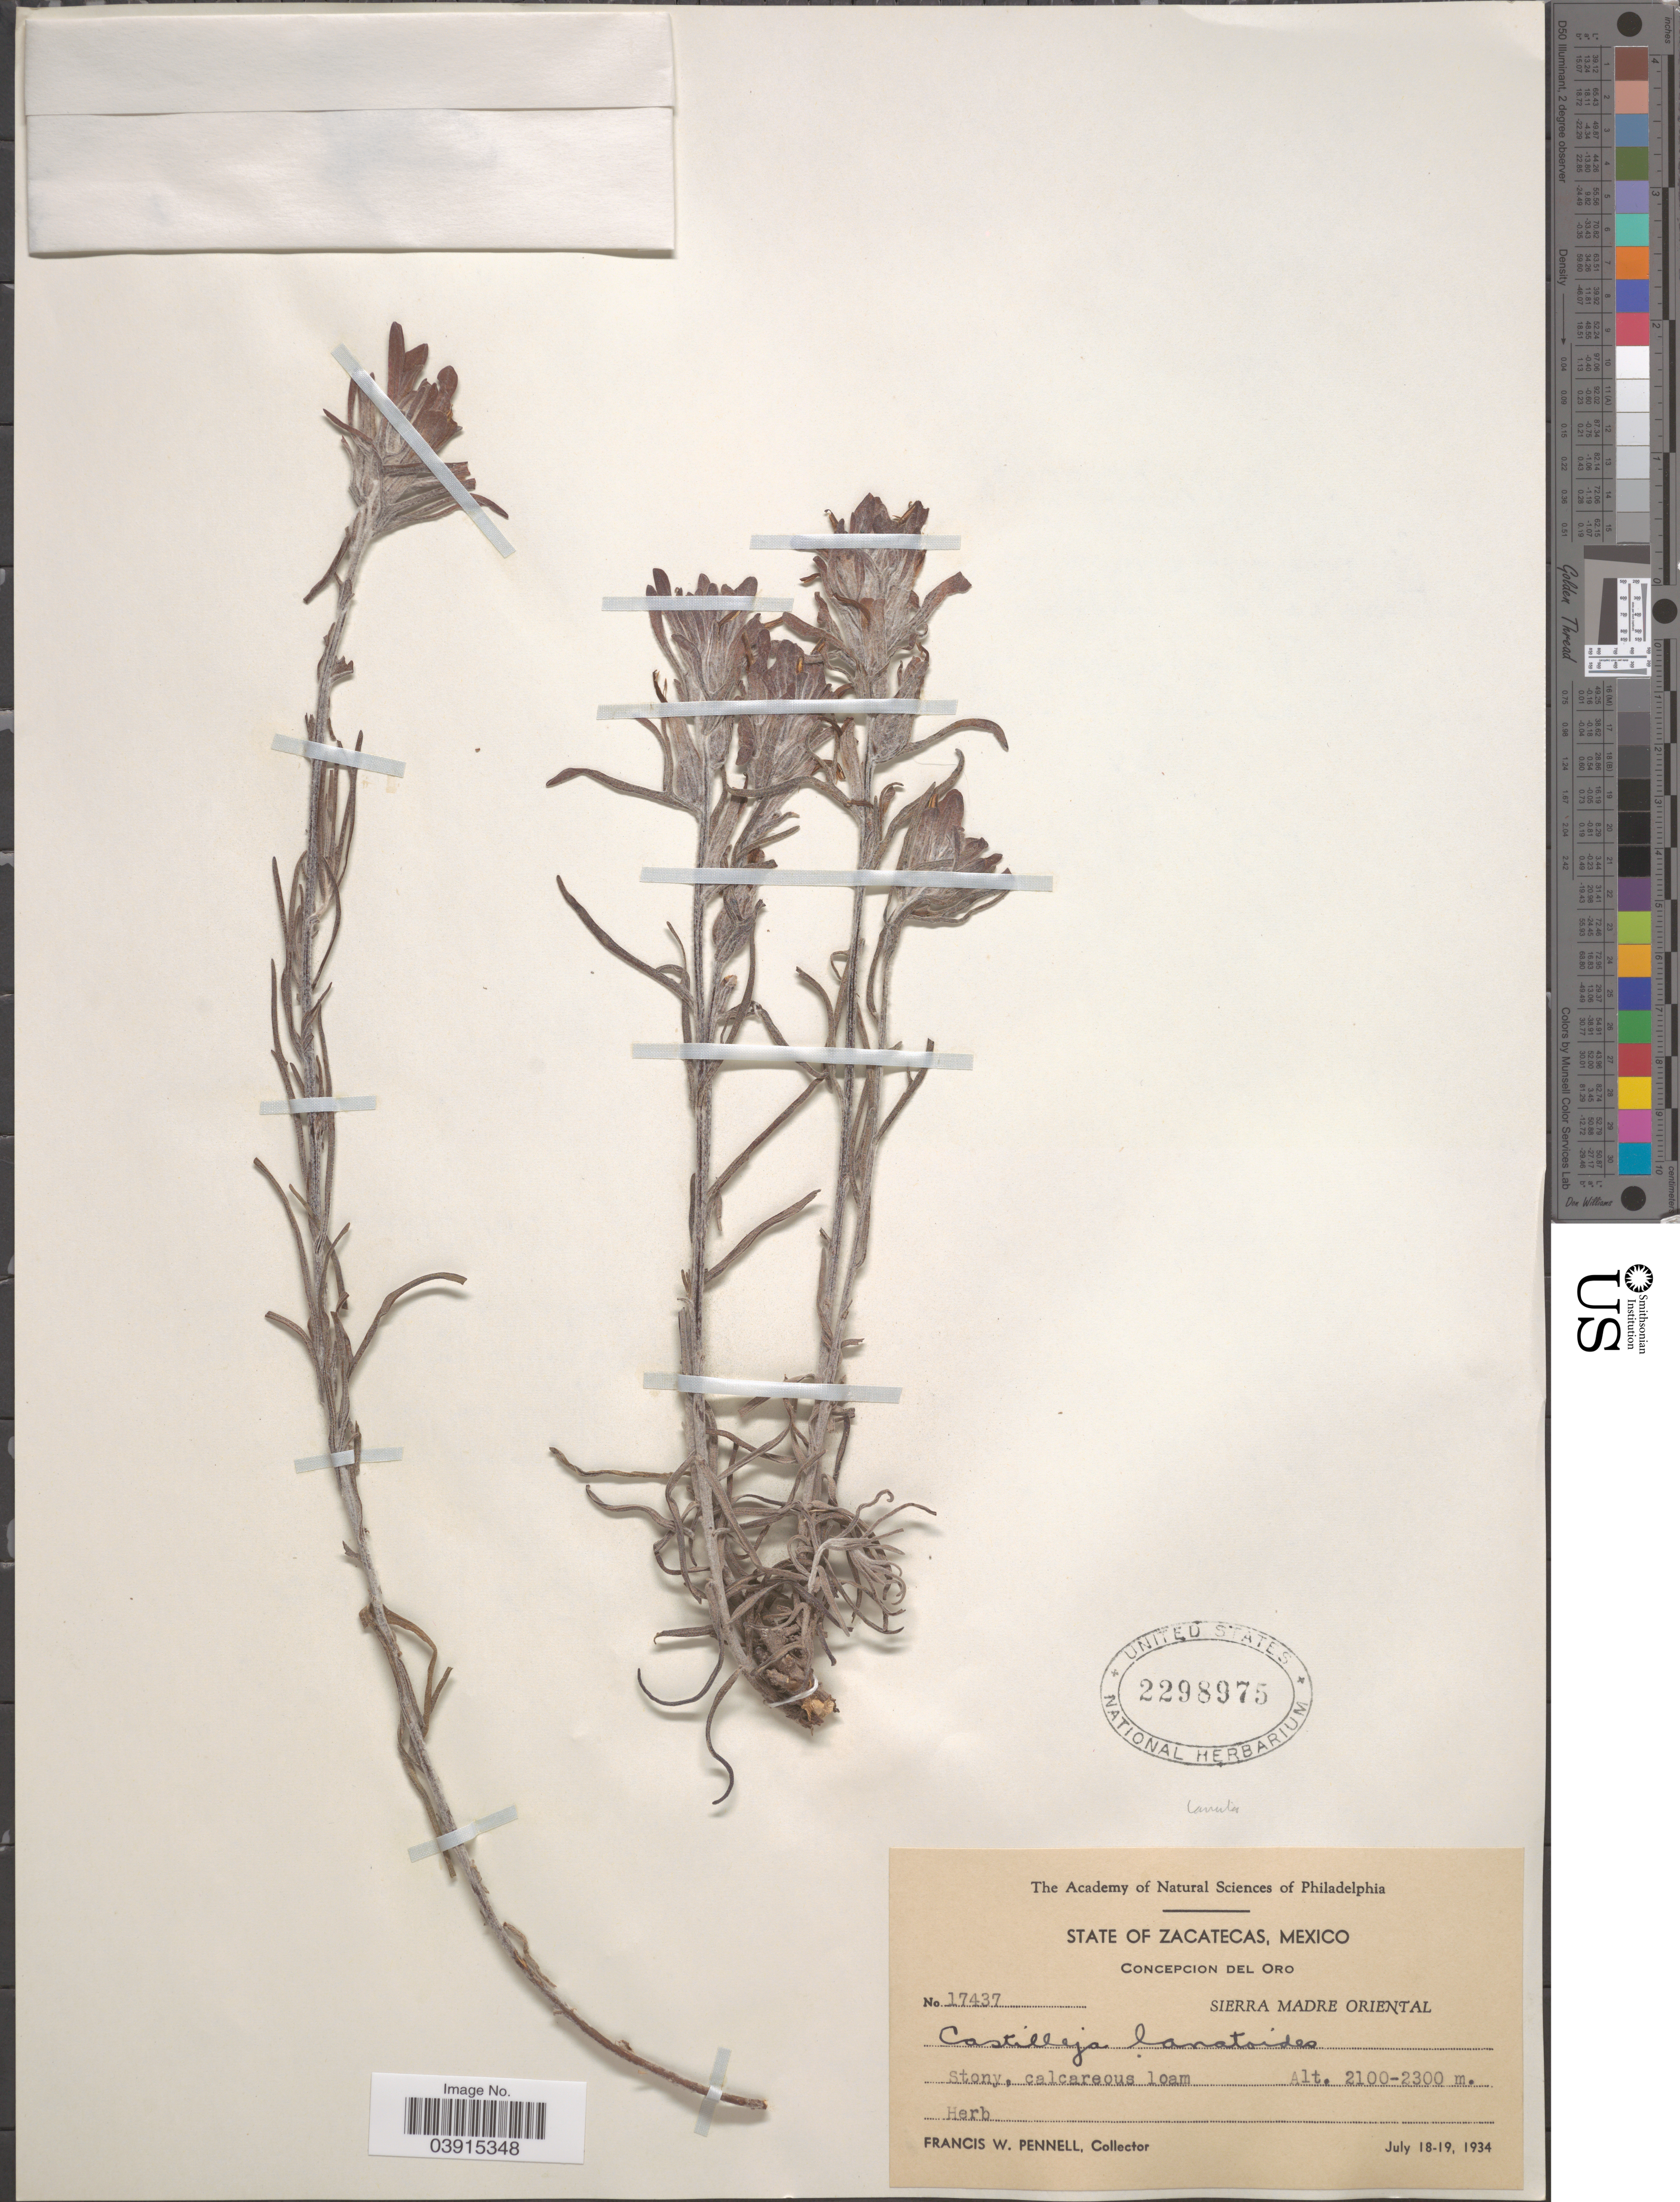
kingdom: Plantae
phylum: Tracheophyta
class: Magnoliopsida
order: Lamiales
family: Orobanchaceae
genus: Castilleja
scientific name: Castilleja lanata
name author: A. Gray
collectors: F. W. Pennell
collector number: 17437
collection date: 1934-07-18/1934-07-19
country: Mexico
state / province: Zacatecas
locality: Concepcion del Oro. Sierra Madre Oriental.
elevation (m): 2100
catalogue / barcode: US 2298975